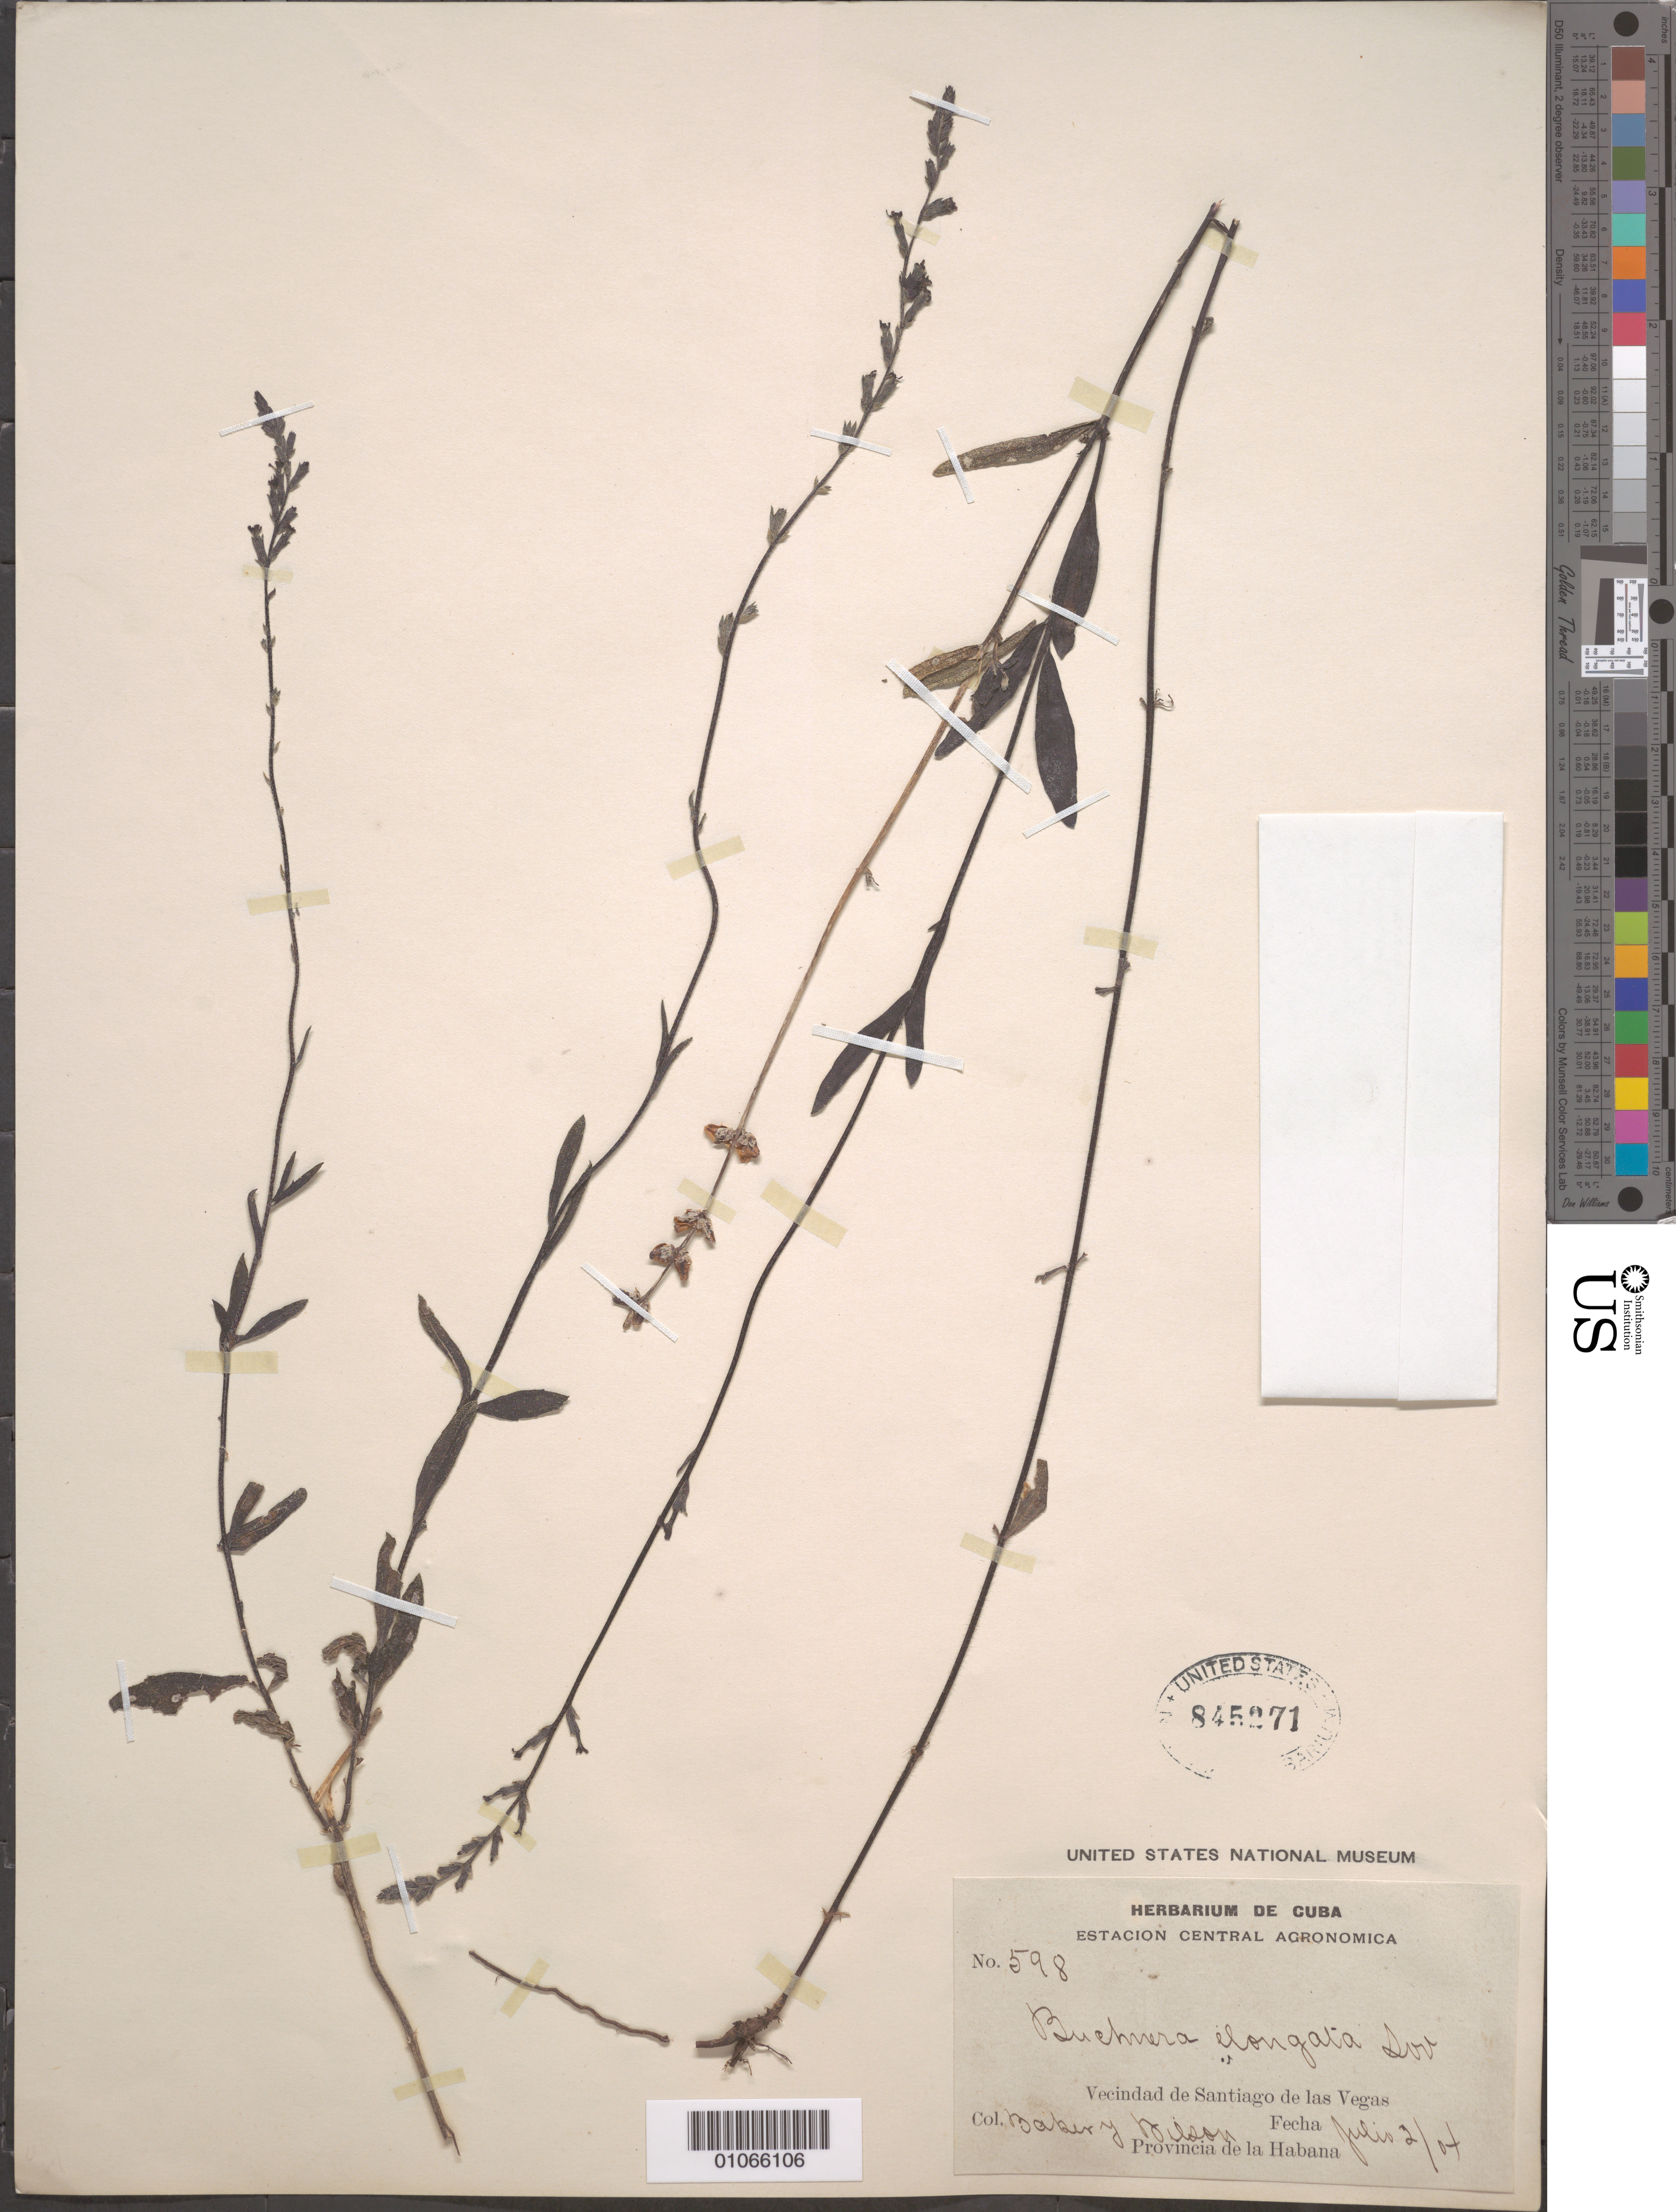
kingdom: Plantae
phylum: Tracheophyta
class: Magnoliopsida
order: Lamiales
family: Orobanchaceae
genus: Buchnera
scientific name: Buchnera elongata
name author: Sw.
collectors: C. F. Baker & -- Wilson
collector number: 598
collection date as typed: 02 Jul 1904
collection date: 1904-07-02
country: Cuba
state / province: La Habana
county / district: Municipio Boyeros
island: Cuba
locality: Santiago de las Vegas (vicinity of)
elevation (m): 97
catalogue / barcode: US 845271